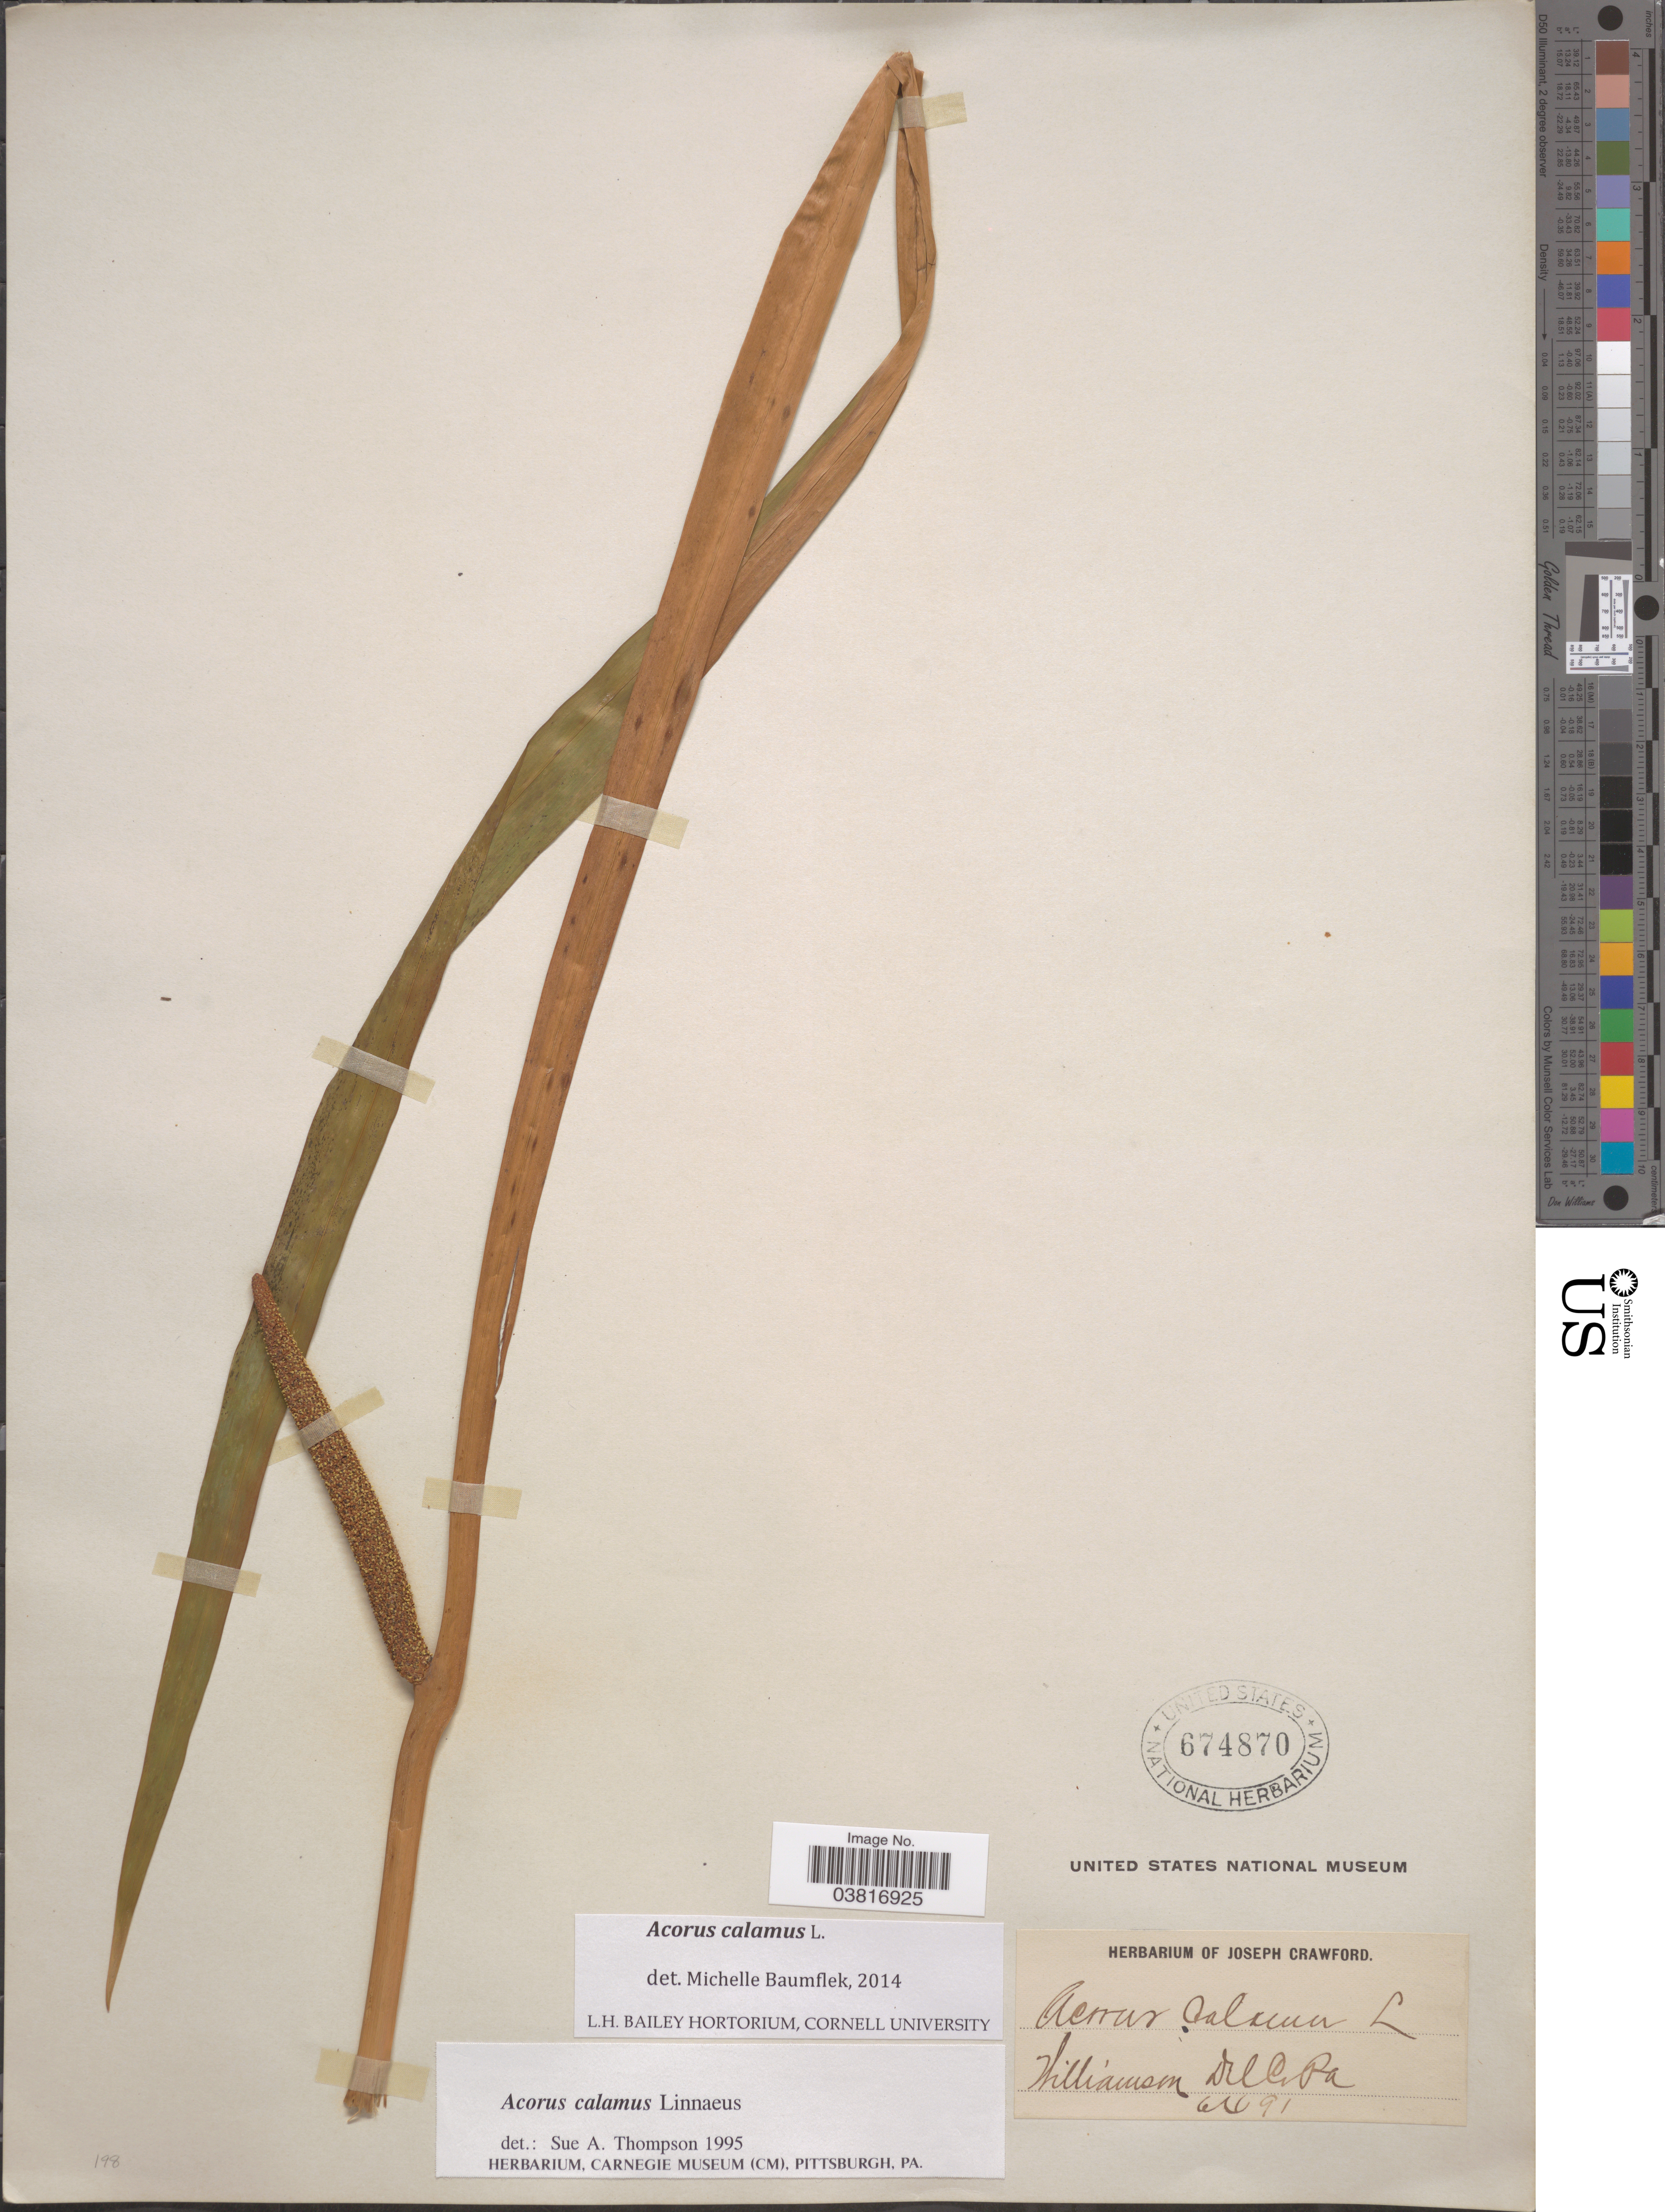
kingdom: Plantae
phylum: Tracheophyta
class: Liliopsida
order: Acorales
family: Acoraceae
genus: Acorus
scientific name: Acorus calamus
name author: L.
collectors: Williamson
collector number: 6491*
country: United States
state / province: Pennsylvania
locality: Del Co.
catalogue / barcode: US 674870